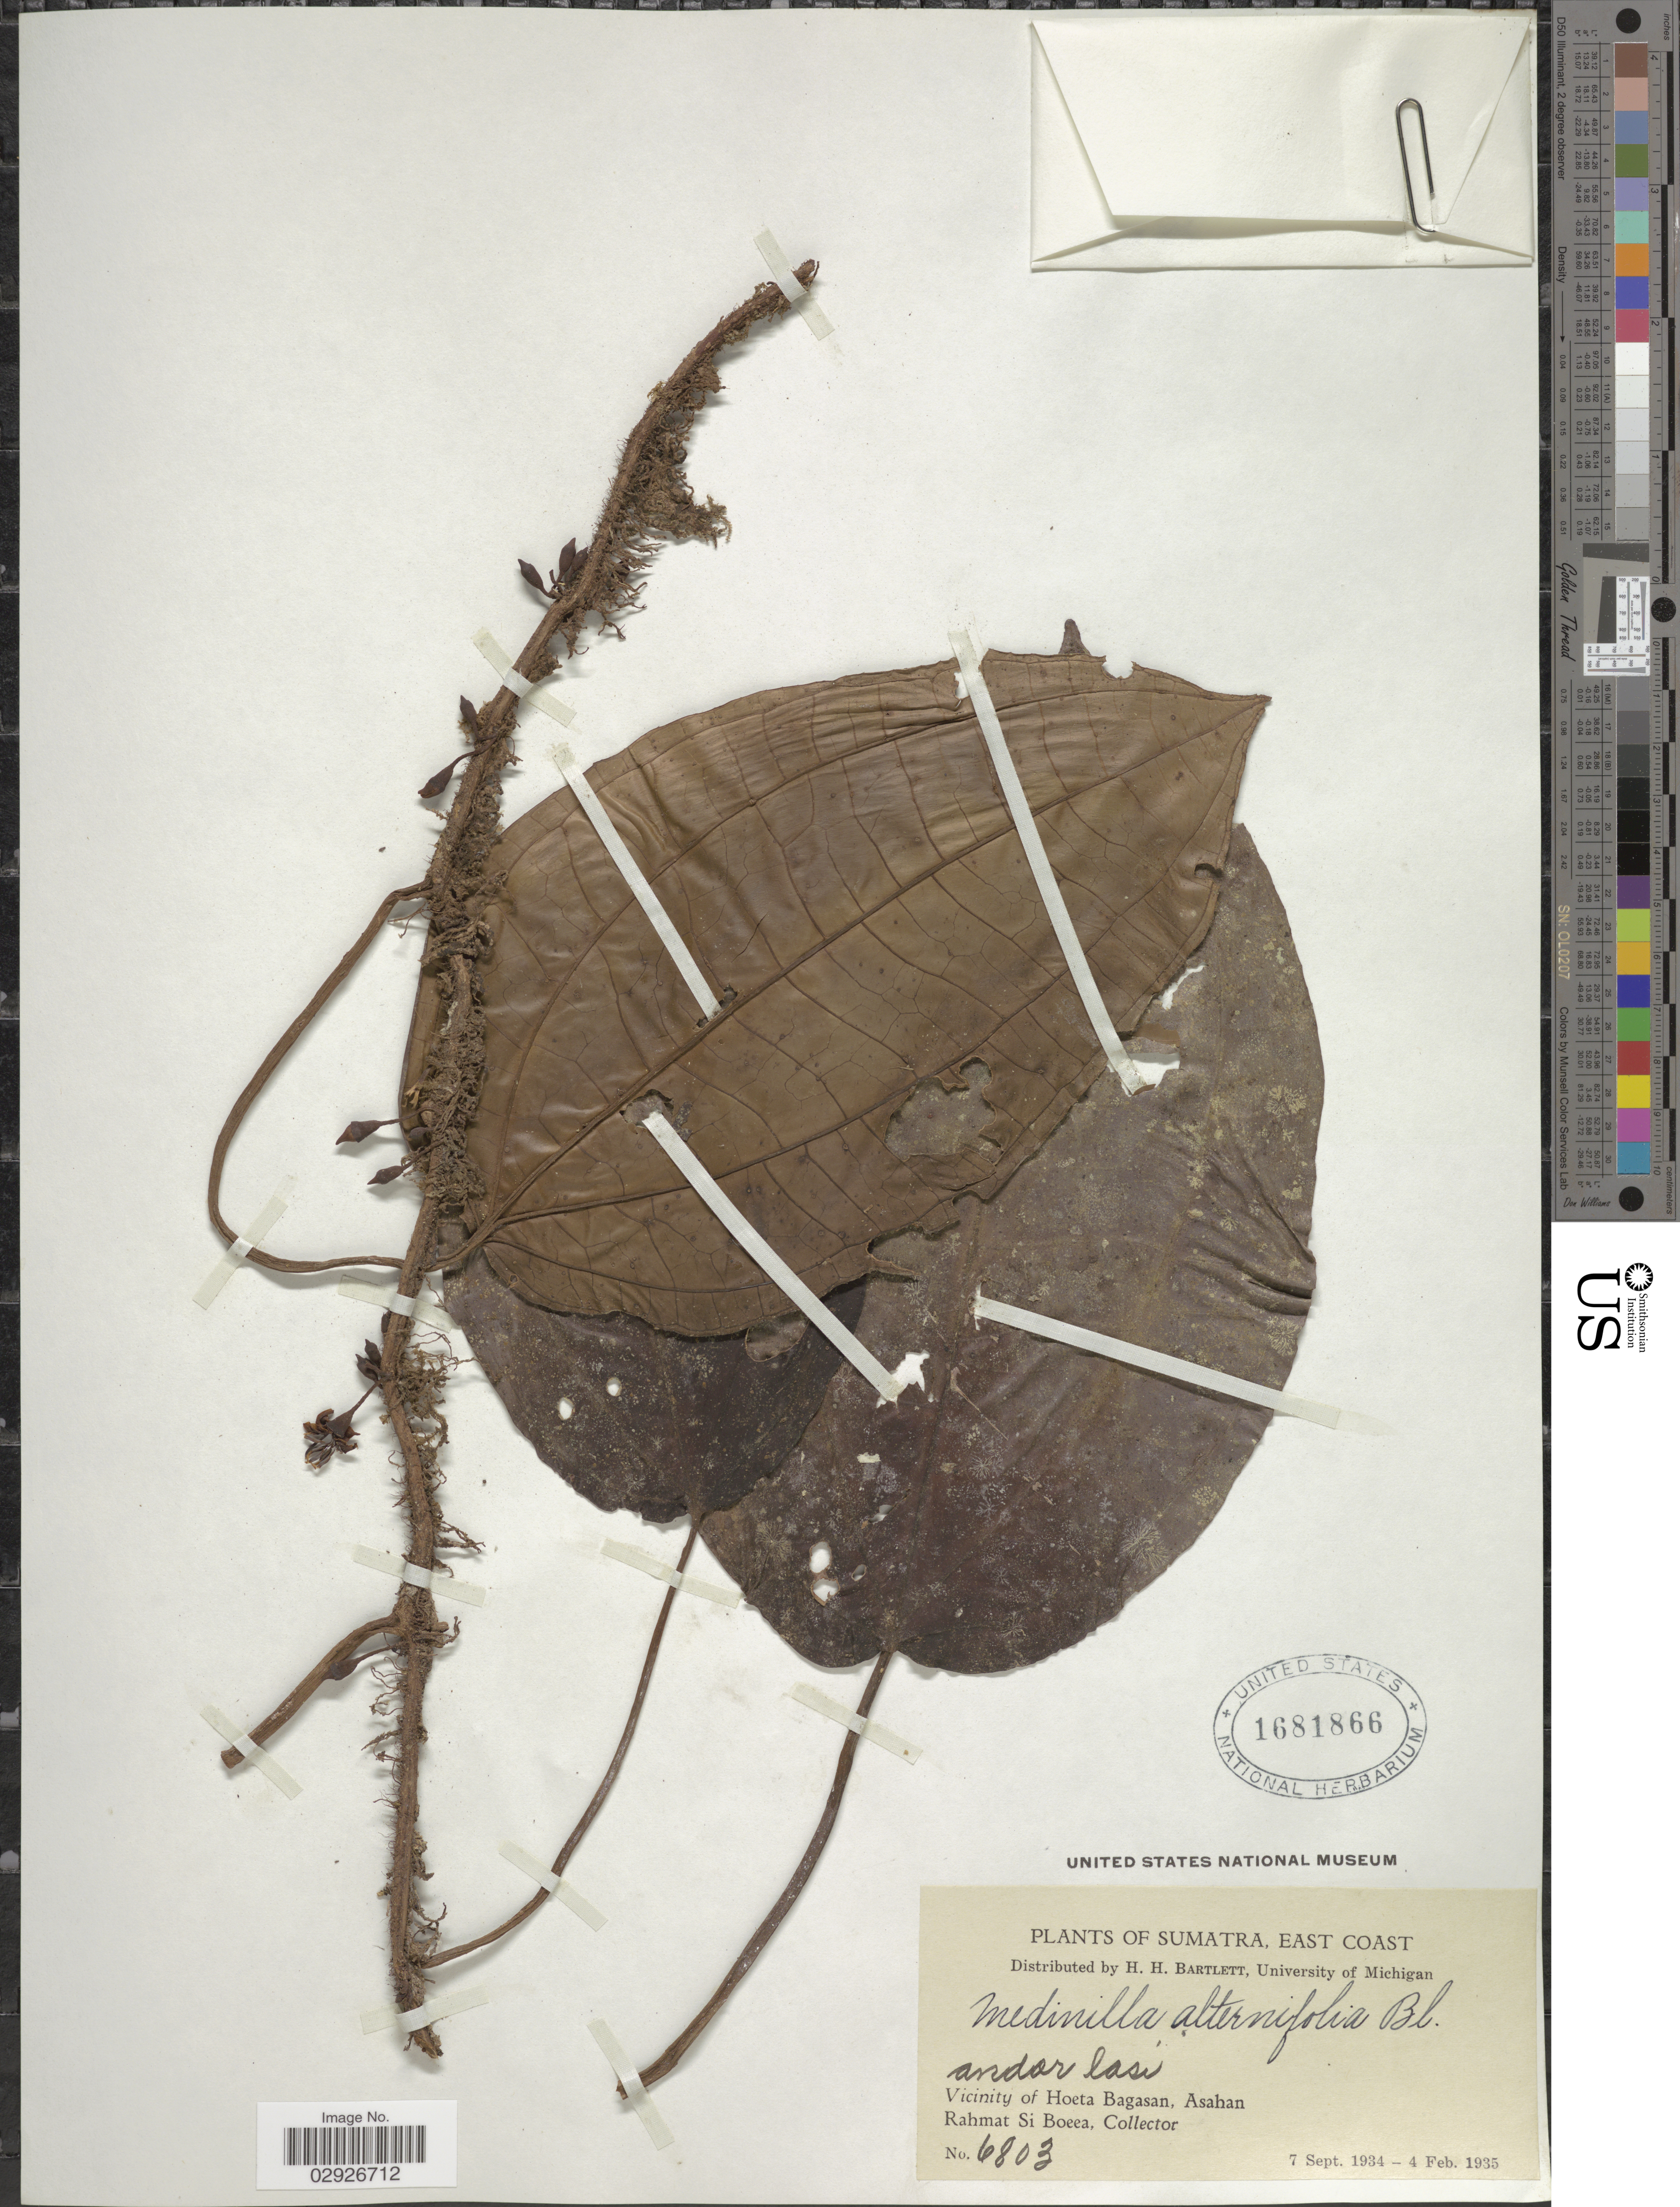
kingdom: Plantae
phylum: Tracheophyta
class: Magnoliopsida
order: Myrtales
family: Melastomataceae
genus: Heteroblemma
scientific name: Heteroblemma alternifolium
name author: (Blume) Cámara-Leret et al.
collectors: Rahmat Si Boeea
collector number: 6803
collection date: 1934-09-07/1935-02-04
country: Indonesia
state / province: Sumatra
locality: East Coast. Vicinity of Hoeta Bagasan, Asahan.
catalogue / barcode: US 1681866